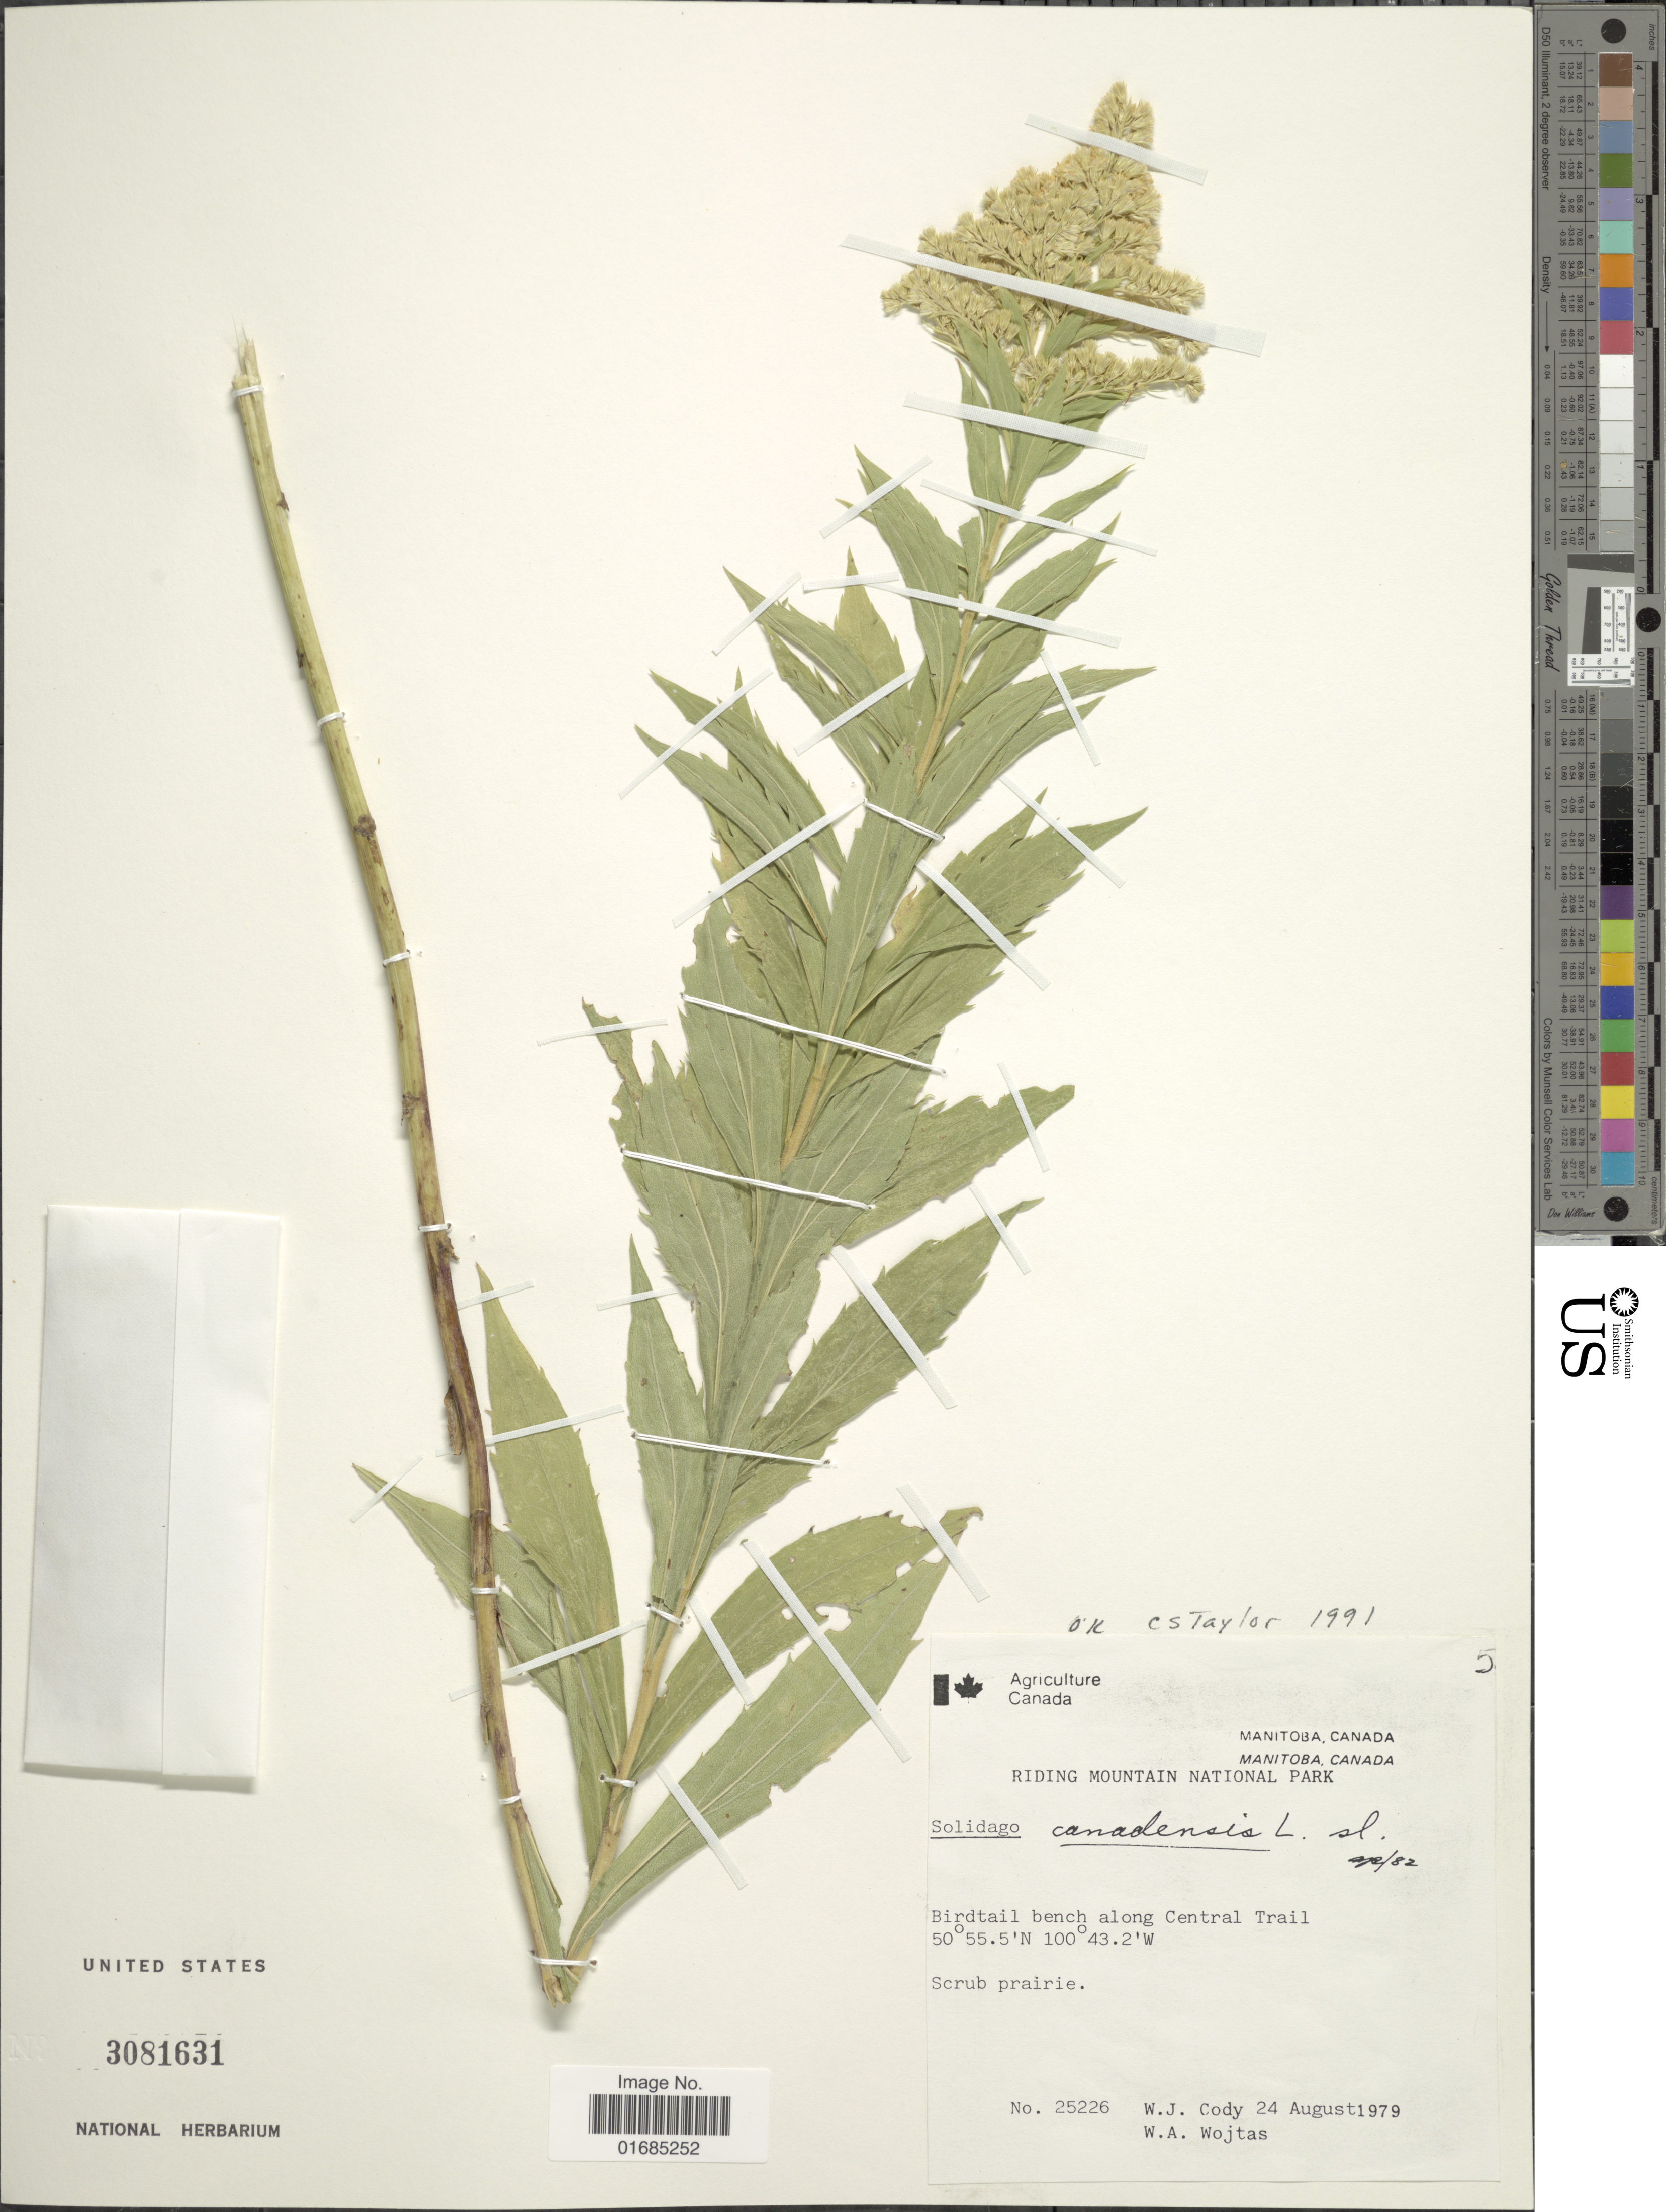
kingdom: Plantae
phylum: Tracheophyta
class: Magnoliopsida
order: Asterales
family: Asteraceae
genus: Solidago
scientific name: Solidago canadensis var. canadensis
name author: L.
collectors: W. Cody & W. Wojtas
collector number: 25226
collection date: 1979-08-24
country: Canada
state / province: Manitoba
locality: Riding Mountain National Park, Birdtail bench along Centrail Trail,scrub prairie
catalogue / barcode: US 3081631